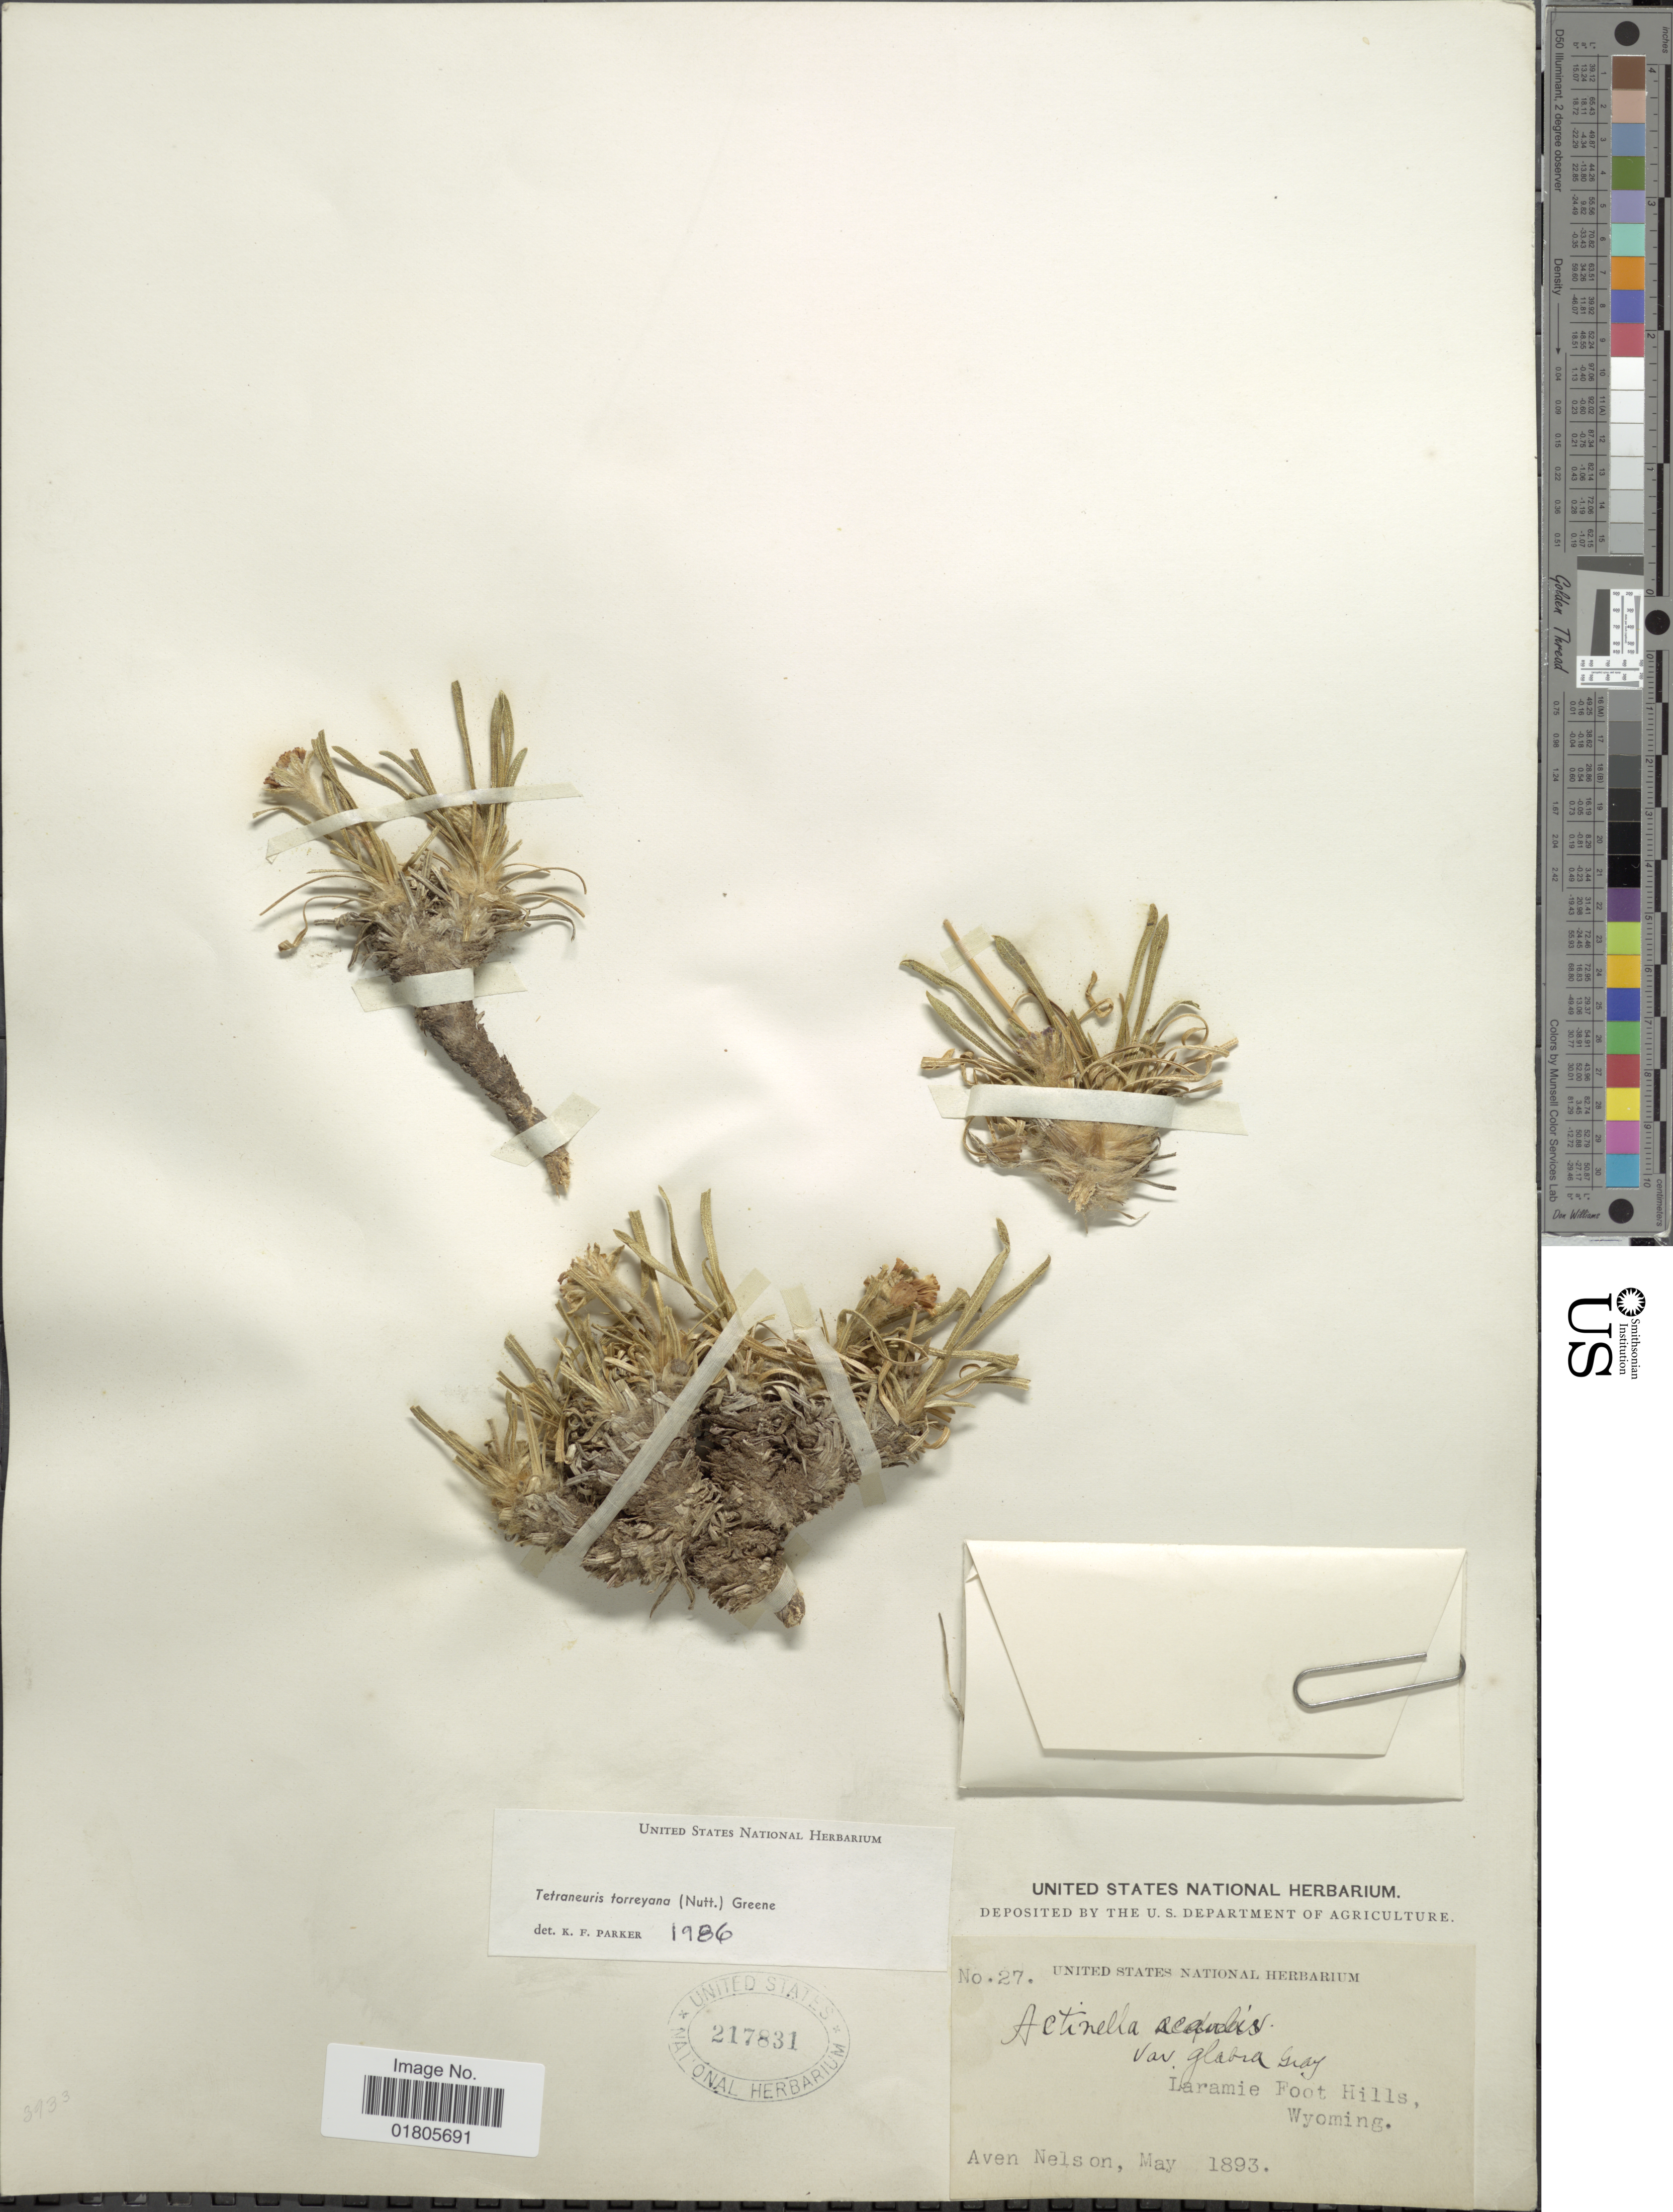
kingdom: Plantae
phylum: Tracheophyta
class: Magnoliopsida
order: Asterales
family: Asteraceae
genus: Actinea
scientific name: Actinea torreyana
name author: (Nutt.) J.F. Macbr.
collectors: A. Nelson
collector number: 27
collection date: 1893-05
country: United States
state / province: Wyoming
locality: Laramie Foot Hills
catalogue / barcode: US 217831